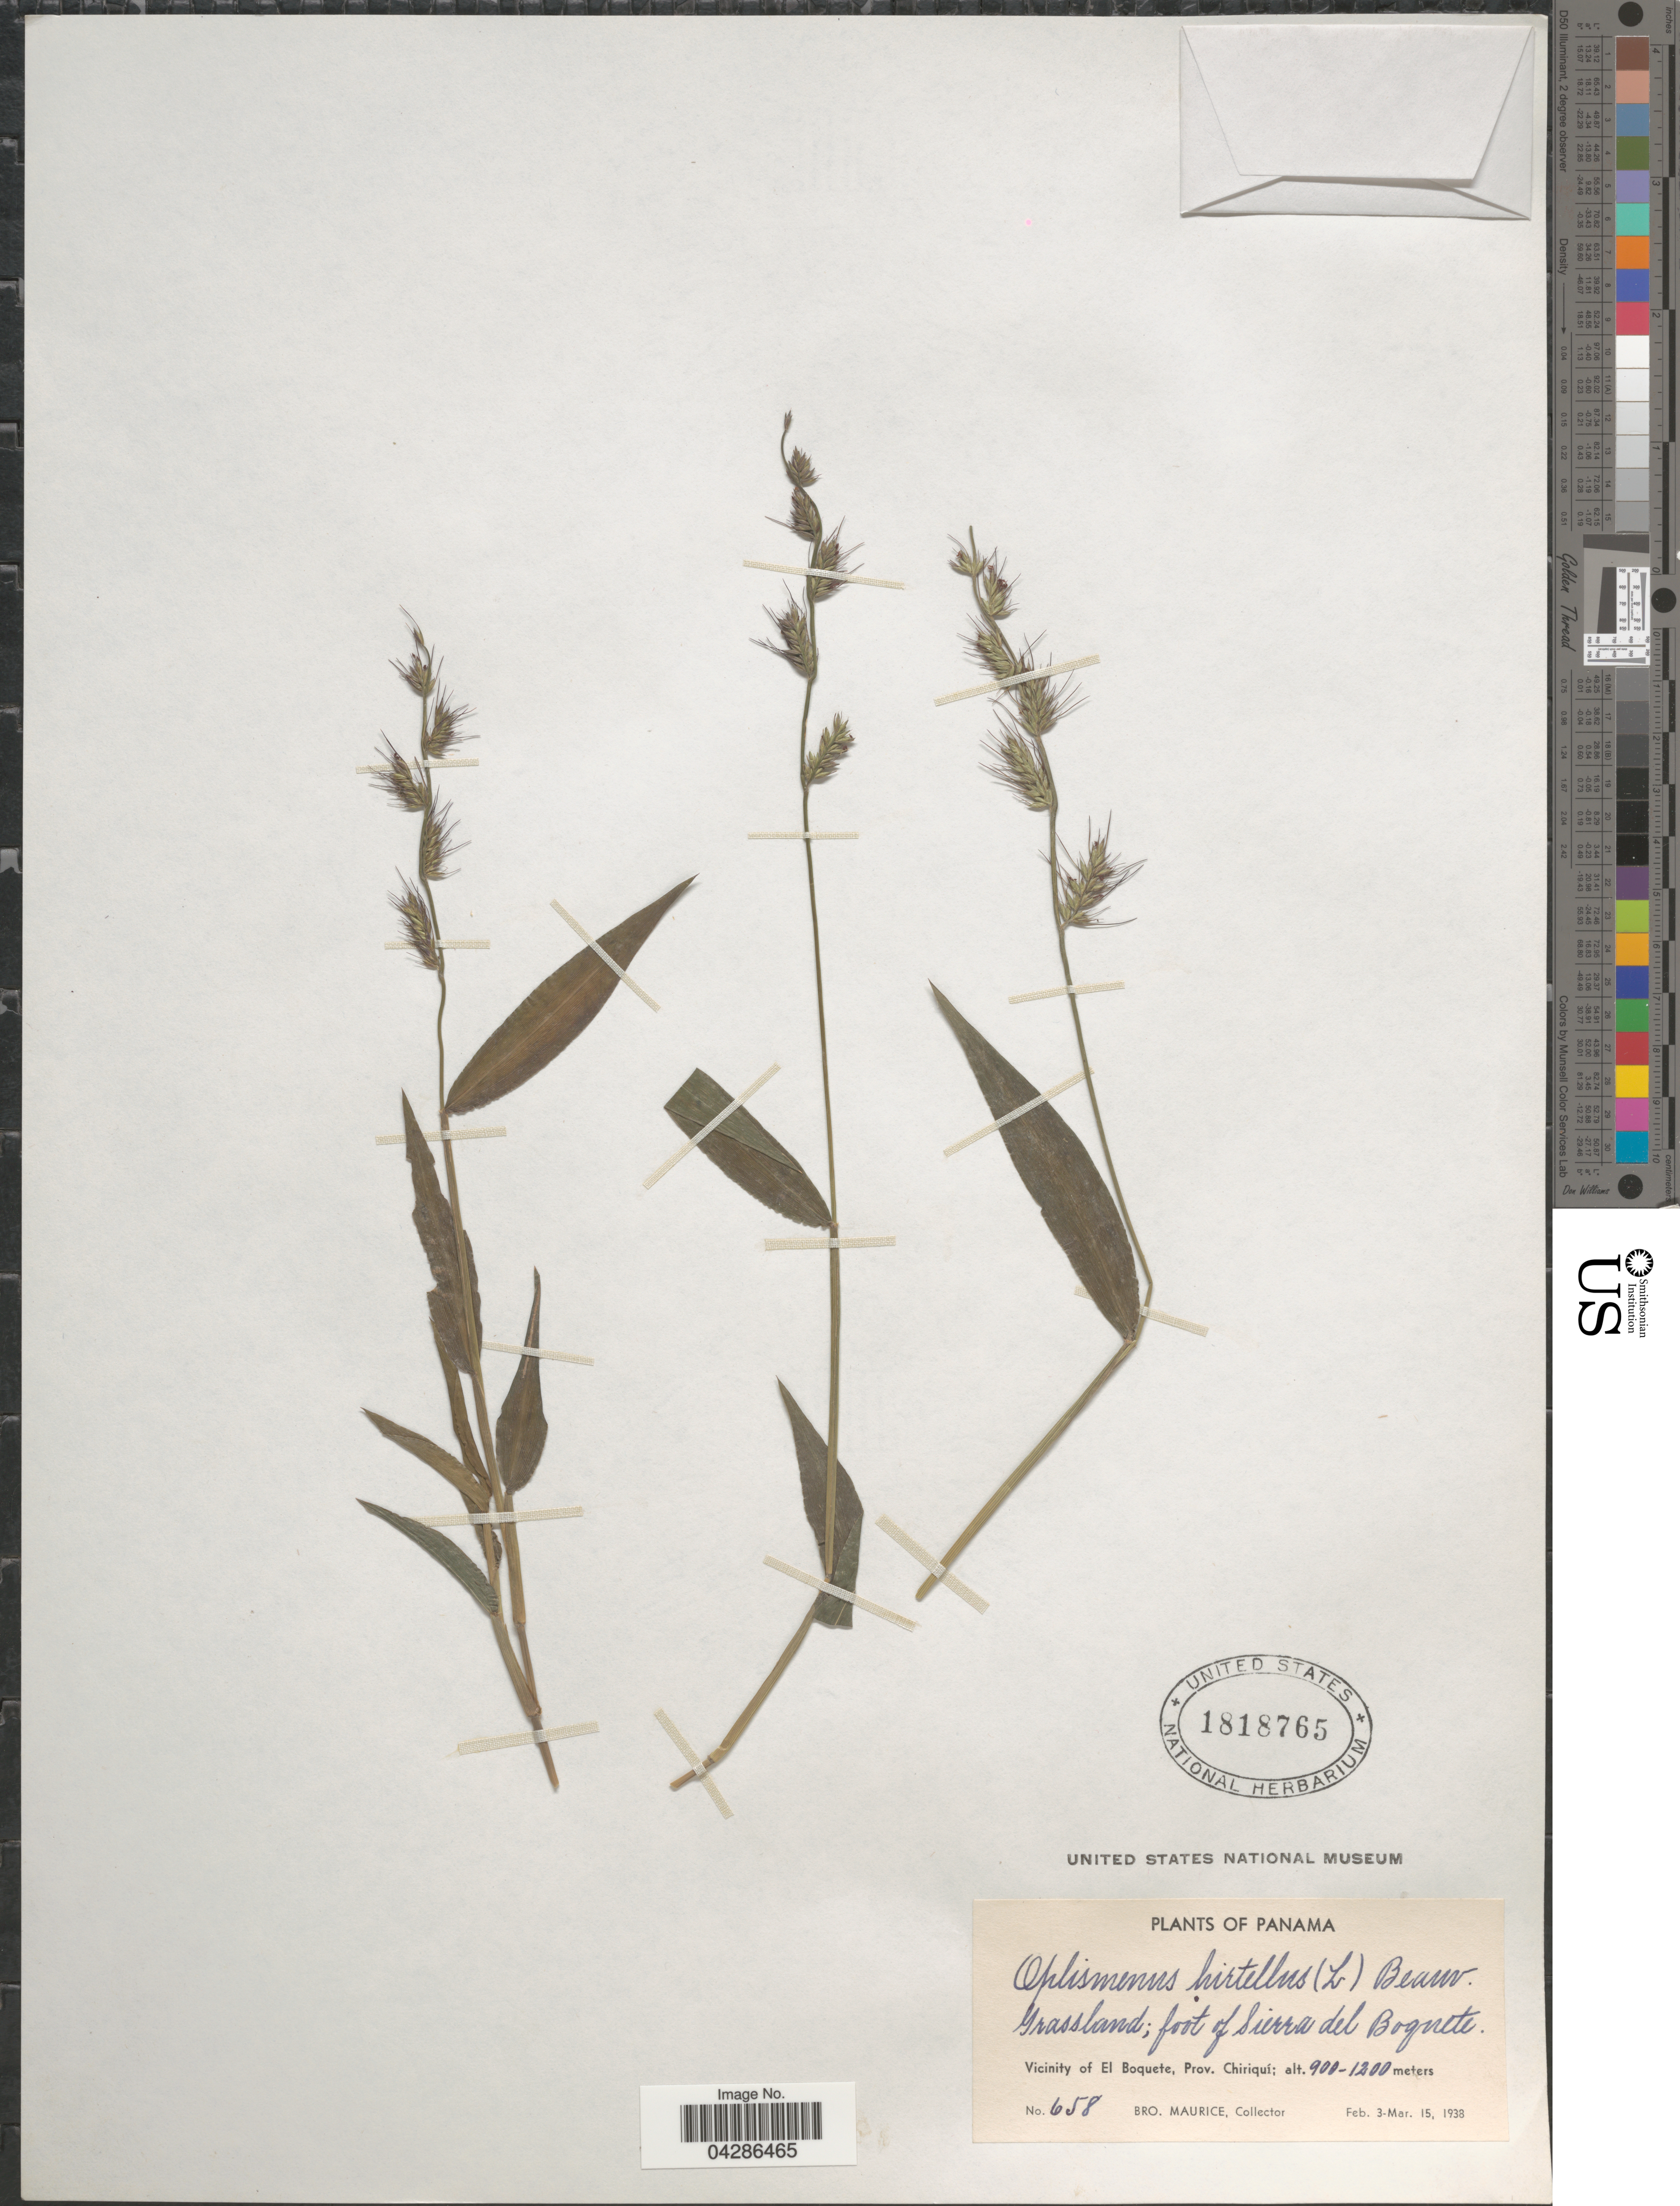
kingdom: Plantae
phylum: Tracheophyta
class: Liliopsida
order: Poales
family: Poaceae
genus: Oplismenus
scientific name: Oplismenus hirtellus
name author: (L.) P. Beauv.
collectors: B. Maurice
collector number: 658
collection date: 1938-02-03/1938-03-15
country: Panama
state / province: Chiriqui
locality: Foot of Sierra del Boquete. Vicinity of El Boquete.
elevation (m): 900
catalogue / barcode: US 1818765